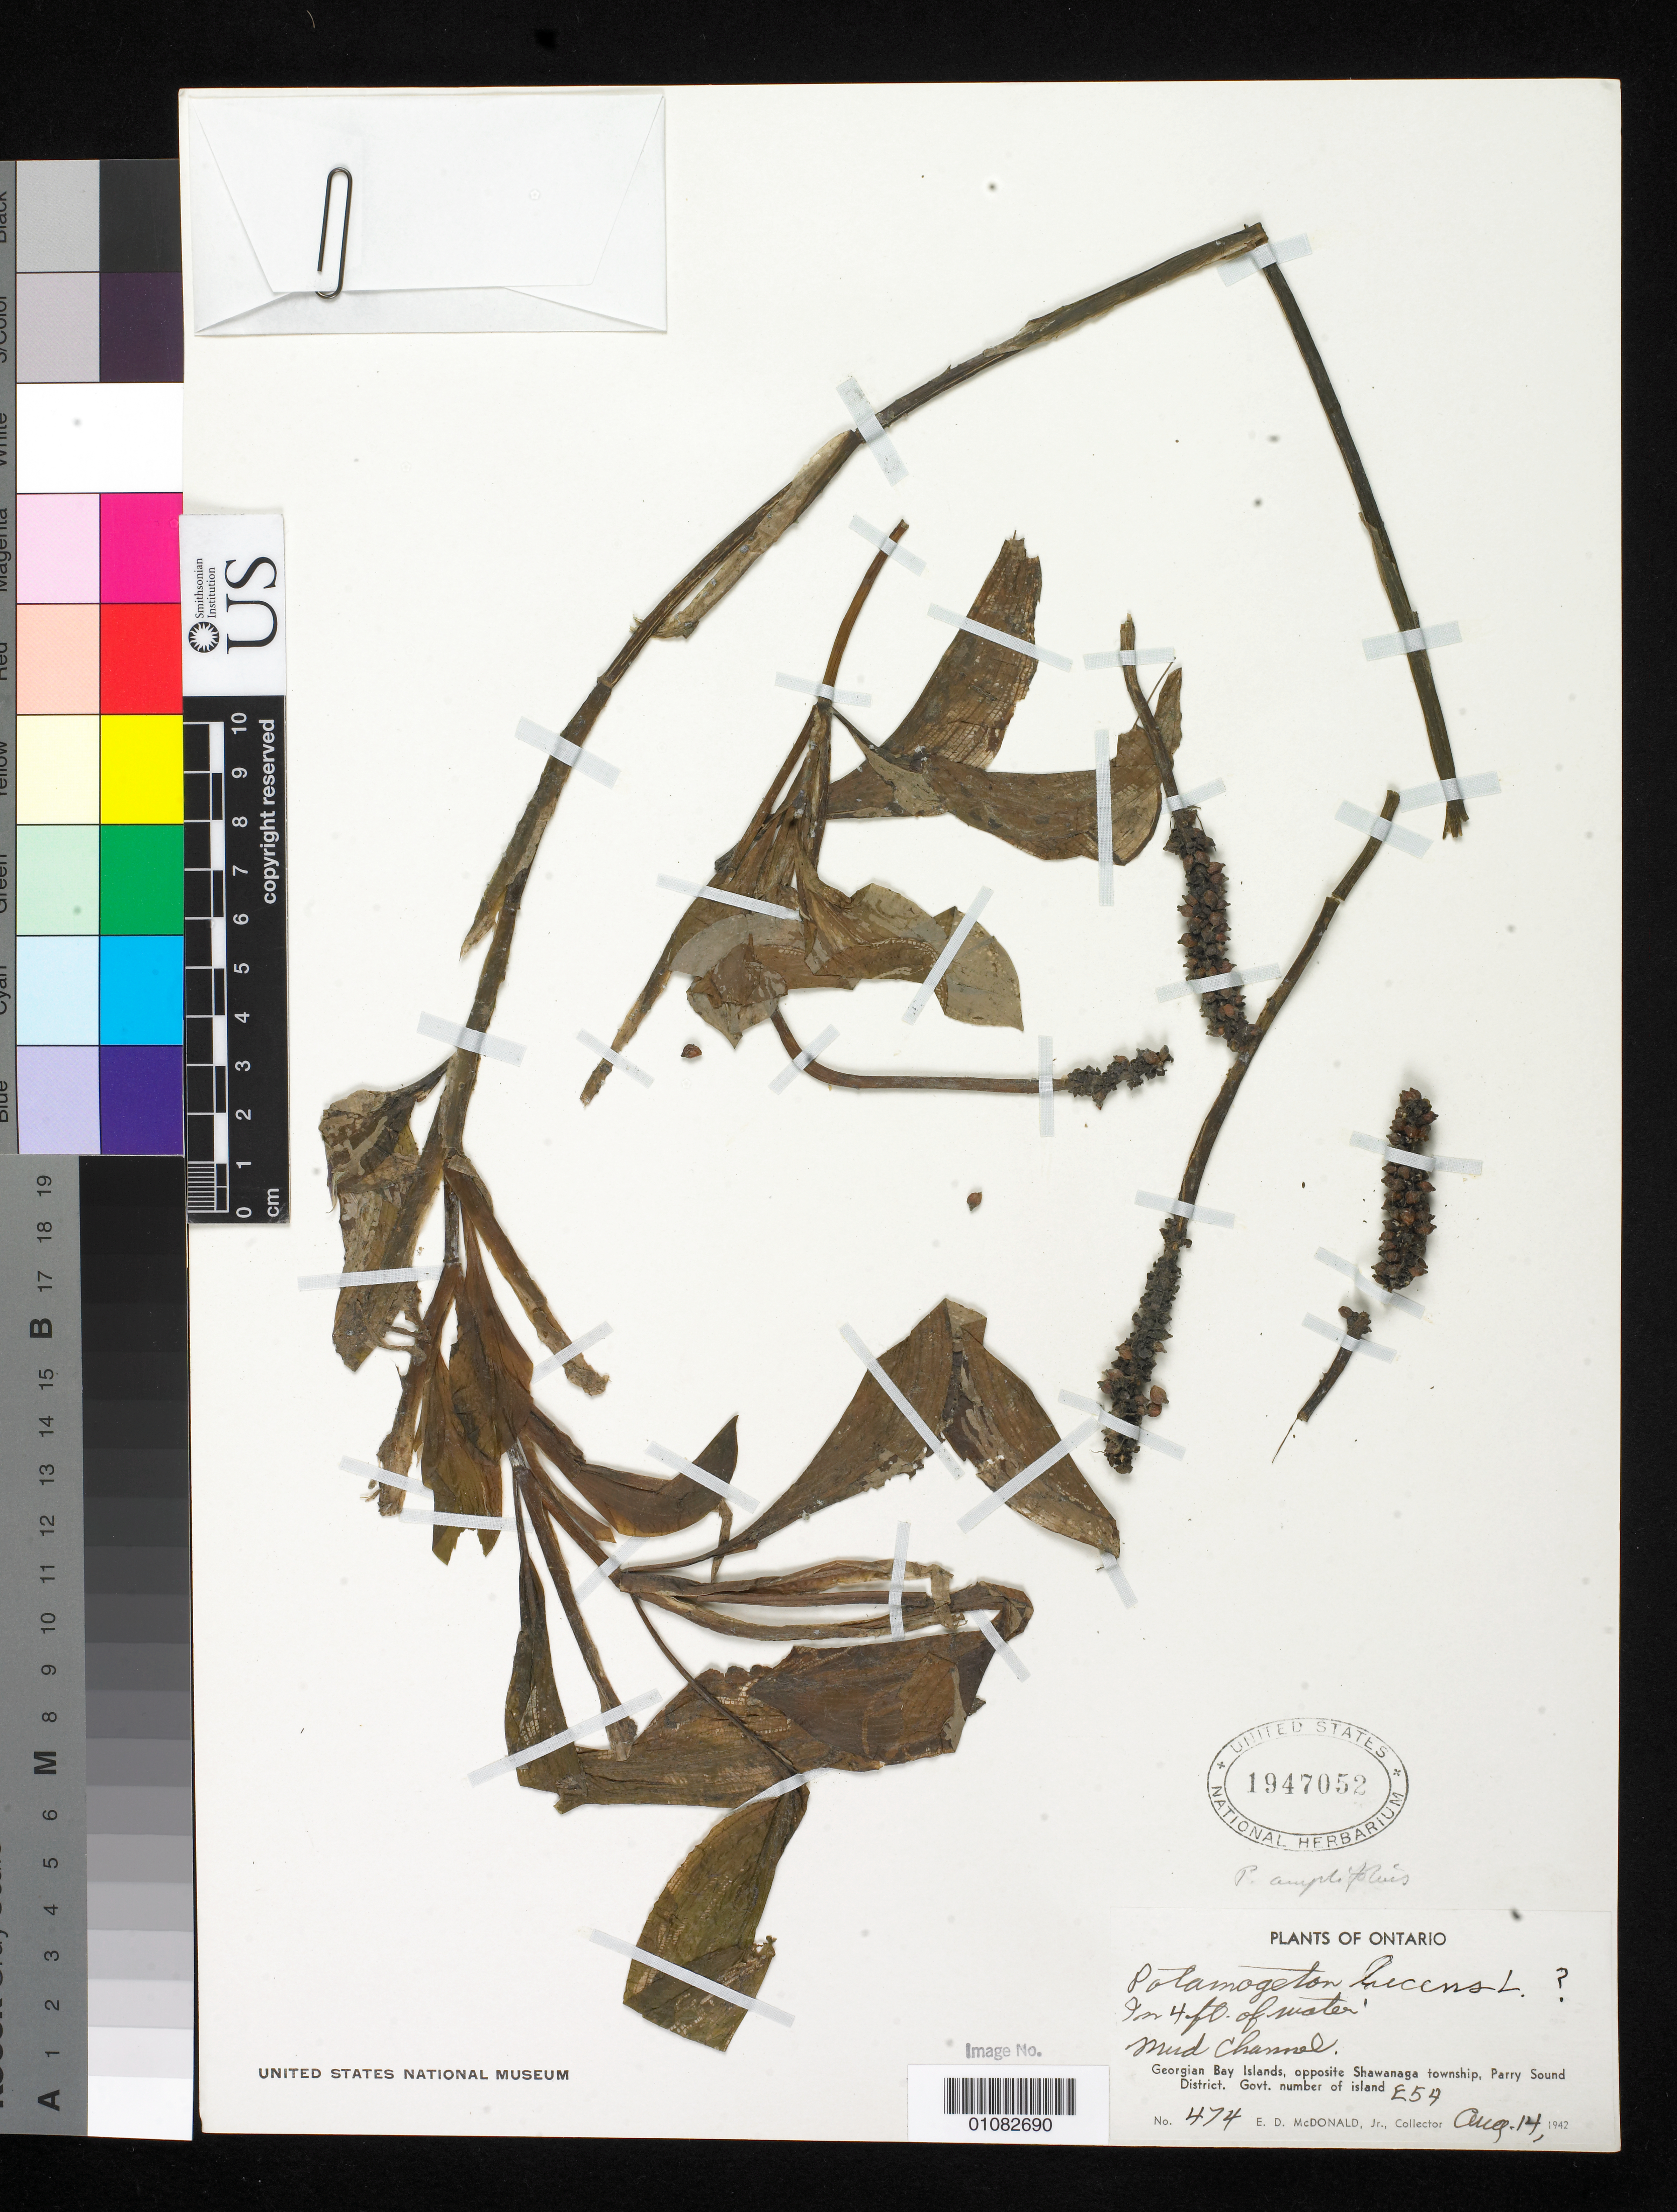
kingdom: Plantae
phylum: Tracheophyta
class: Liliopsida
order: Alismatales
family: Potamogetonaceae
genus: Potamogeton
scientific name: Potamogeton amplifolius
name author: Tuckerm.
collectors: E. D. McDonald Jr.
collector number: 474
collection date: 1942-08-14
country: Canada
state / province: Ontario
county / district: Parry Sound District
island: Georgian Bay Islands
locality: opposite of Shawanaga township; govt. number of island: E54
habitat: Mud channel.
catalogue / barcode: US 1947052